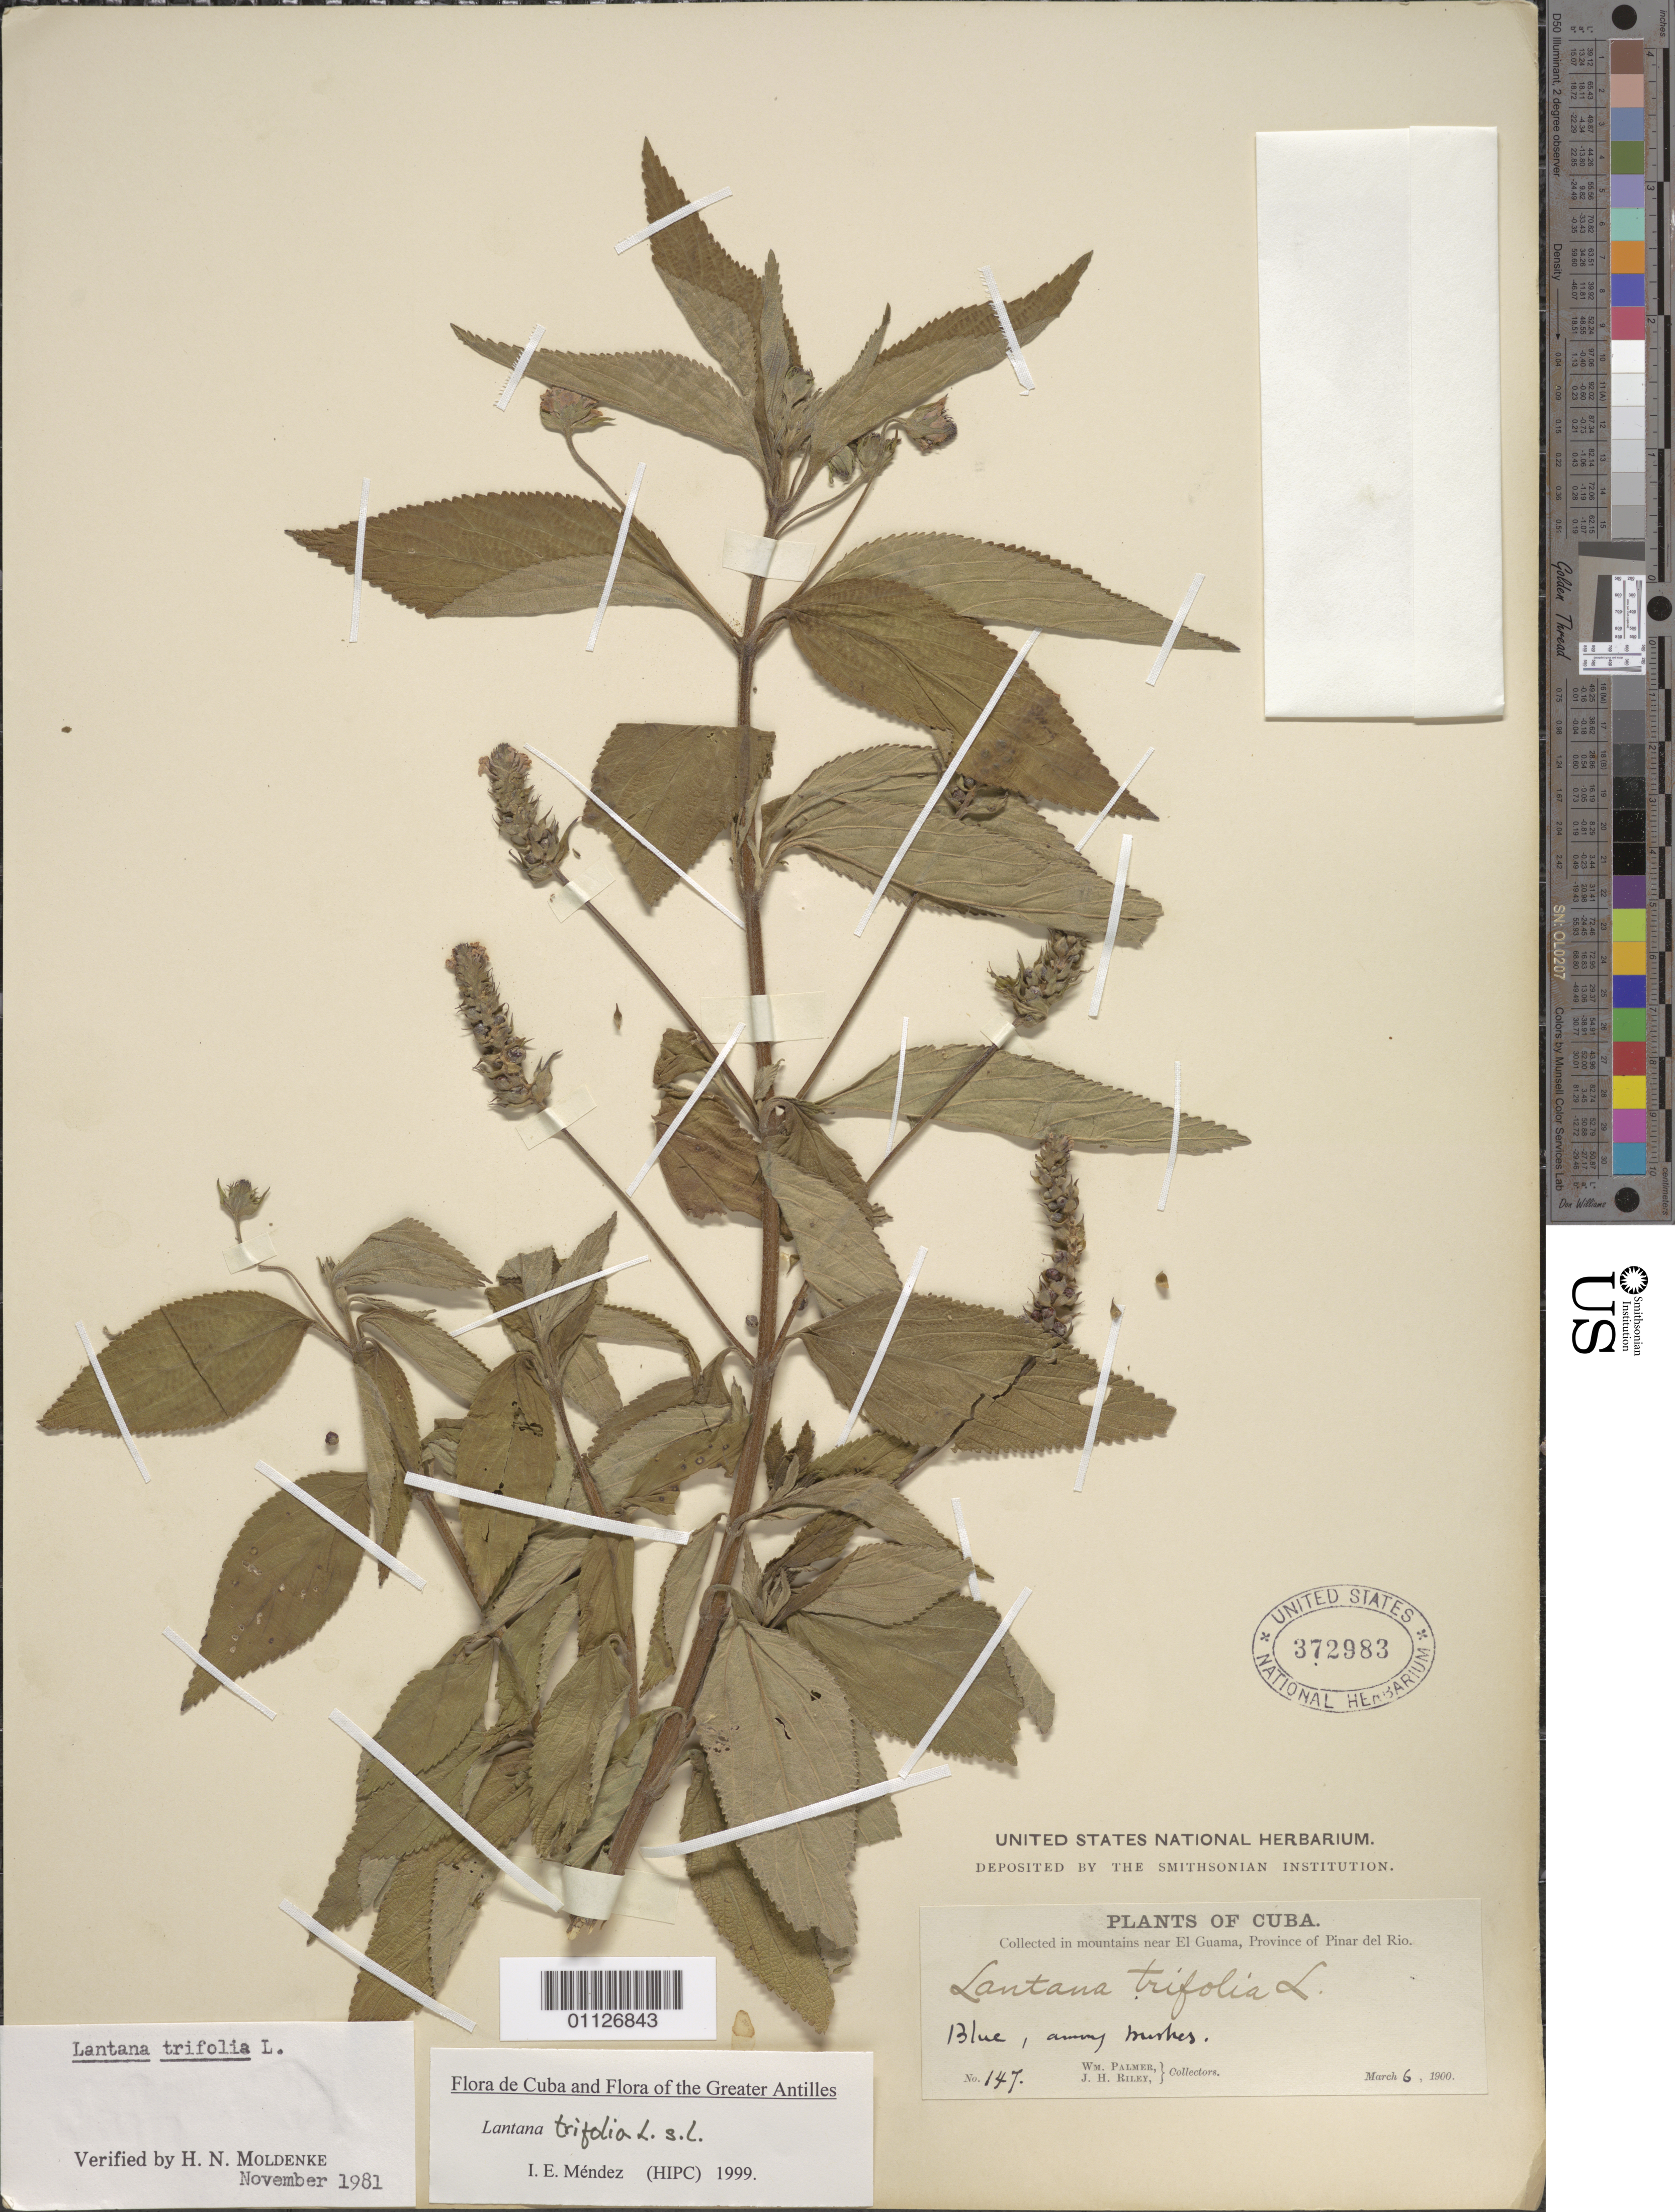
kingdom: Plantae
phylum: Tracheophyta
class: Magnoliopsida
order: Lamiales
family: Verbenaceae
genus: Lantana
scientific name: Lantana trifolia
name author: L.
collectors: W. Palmer & J. H. Riley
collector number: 147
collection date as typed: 06 Mar 1900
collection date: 1900-03-06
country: Cuba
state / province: Pinar del Rio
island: Cuba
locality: In mountains near El Guama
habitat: among bushes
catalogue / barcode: US 372983